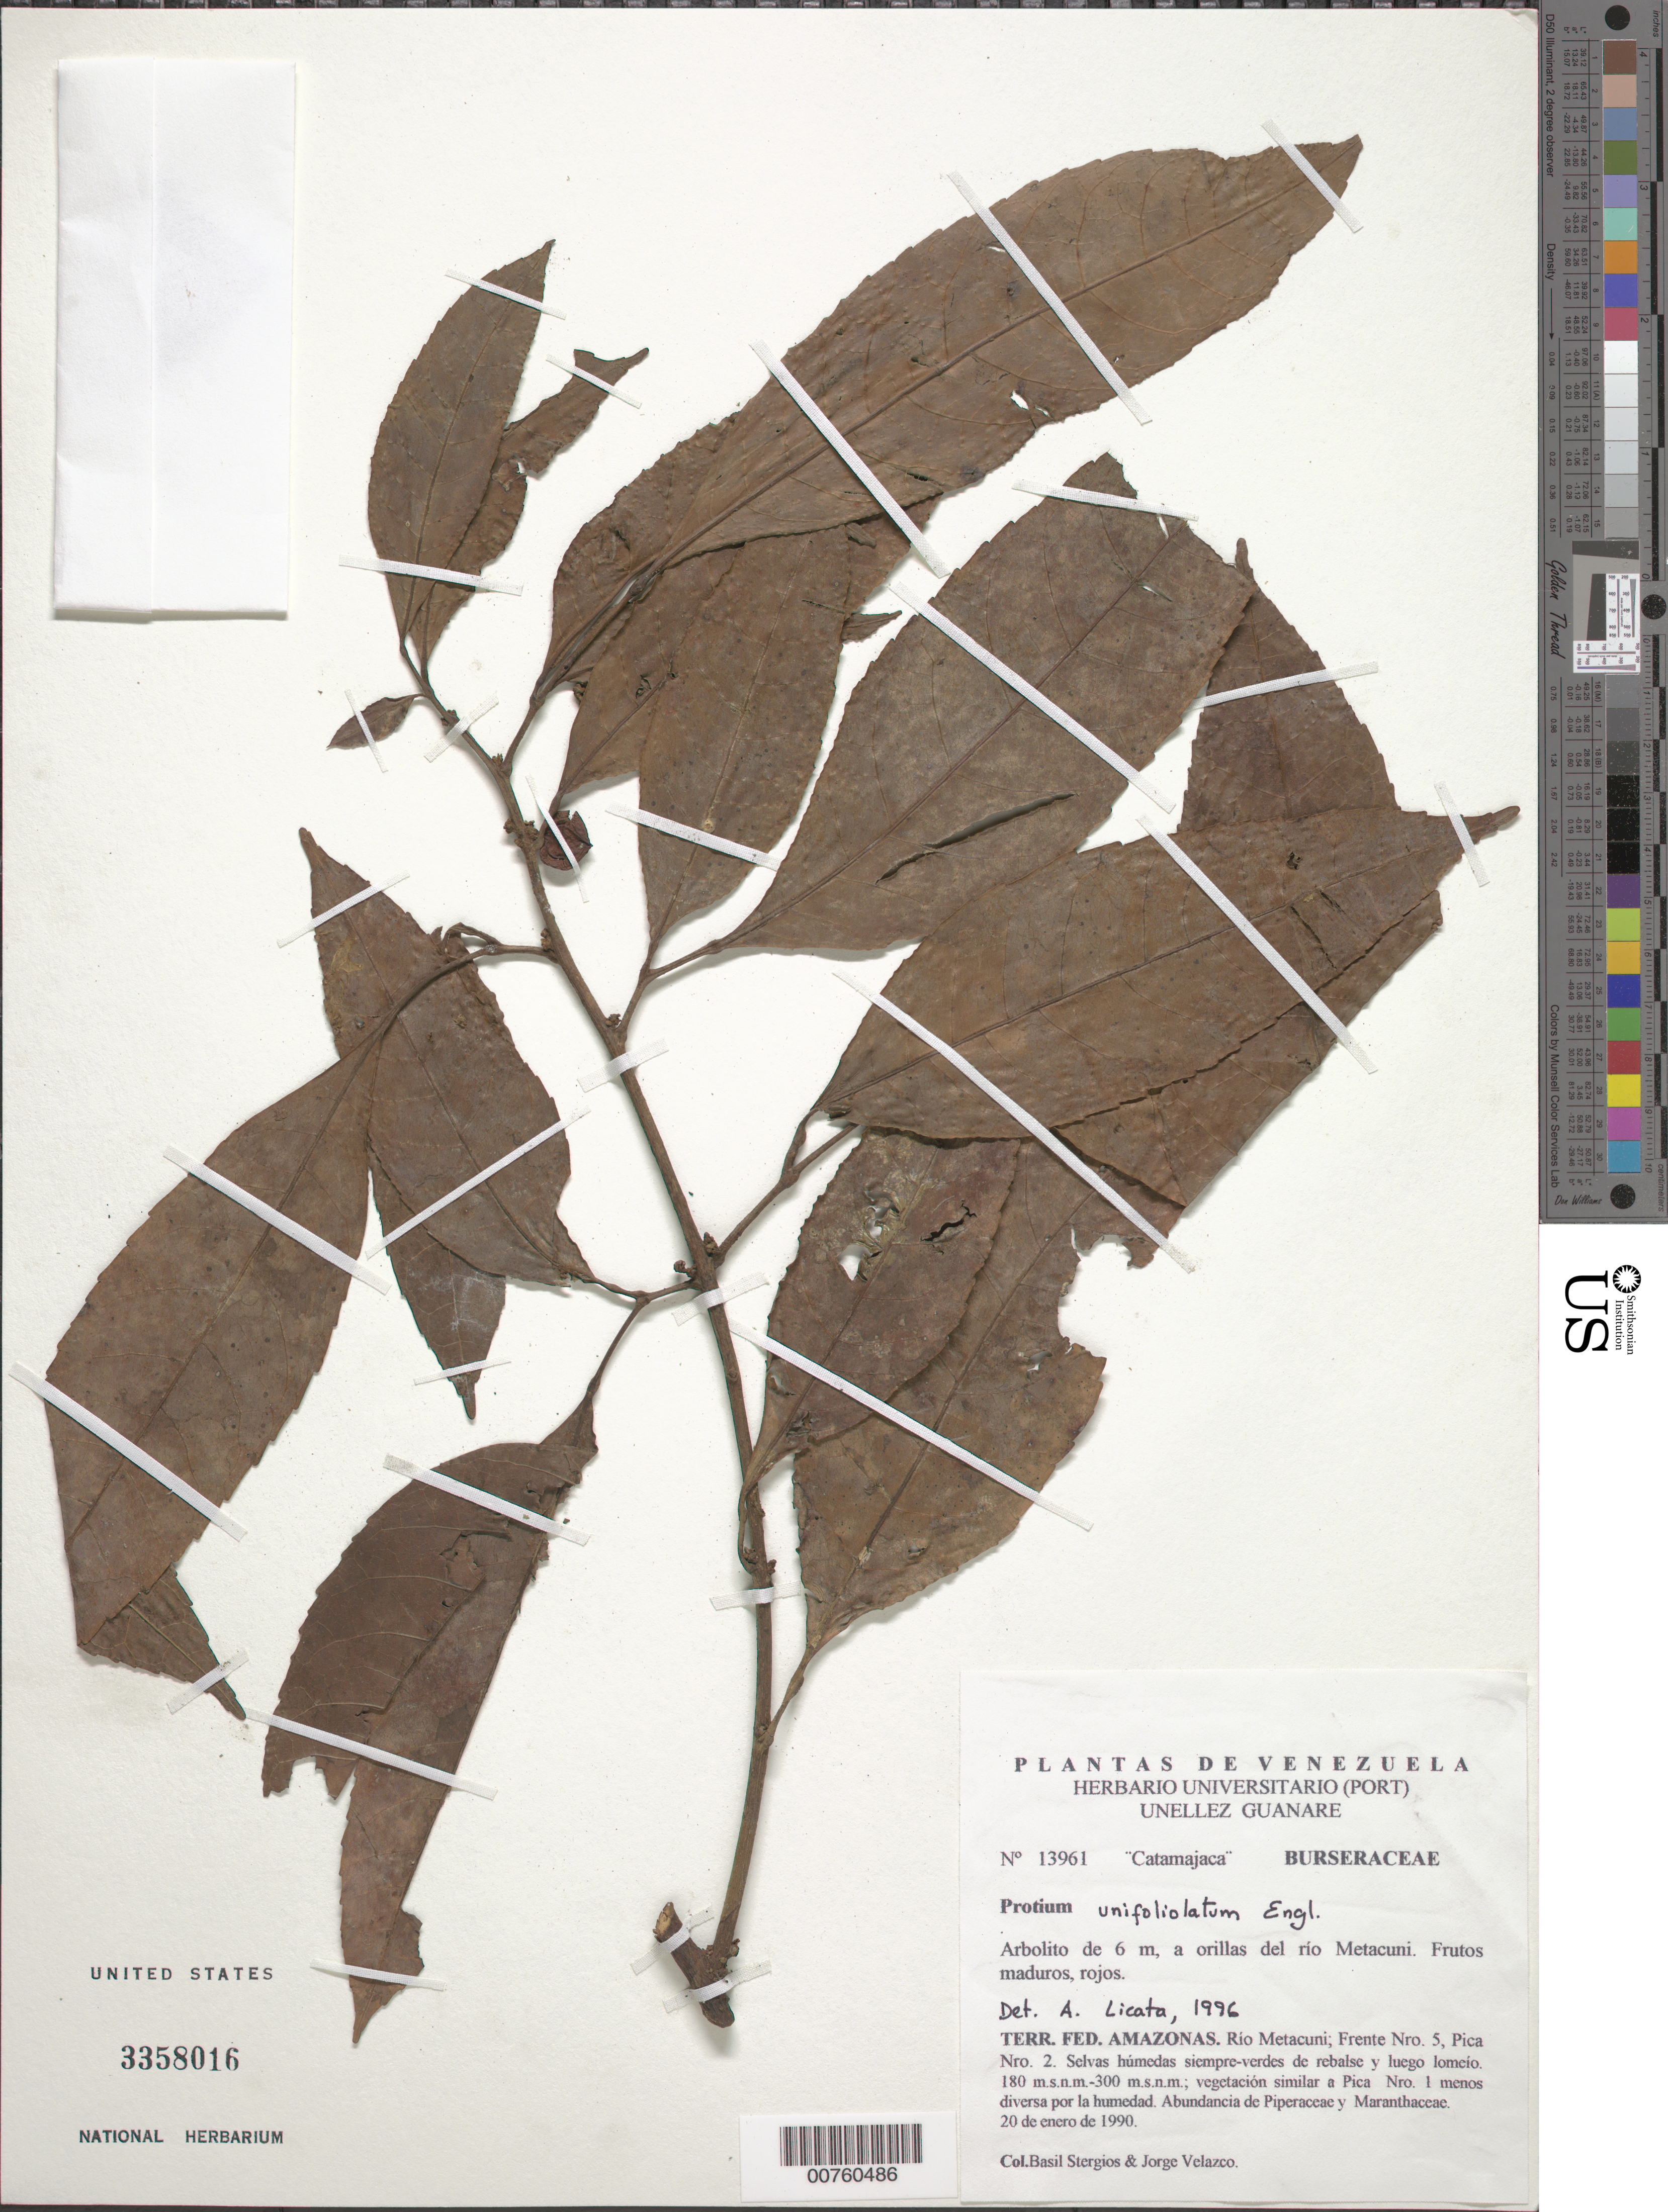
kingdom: Plantae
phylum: Tracheophyta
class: Magnoliopsida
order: Sapindales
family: Burseraceae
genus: Protium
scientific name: Protium unifoliolatum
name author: Engl.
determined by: Licata, A., (PORT), Univ. Nac. Exp. de los Llanos Ezequiel Zamora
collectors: B. G. Stergios & J. Velazco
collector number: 13961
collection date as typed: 20-Jan-90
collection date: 1990-01-20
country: Venezuela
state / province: Amazonas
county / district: Alto Orinoco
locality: Río Metacuni; Frente No. 5, Pica No. 2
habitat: Orillas del río; selvas húmedas siempre-verdes de rebalse y luego lomeio; vegetación similar a Pica Nr 1 menos diversa por la húmedad;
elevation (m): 180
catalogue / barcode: US 3358016